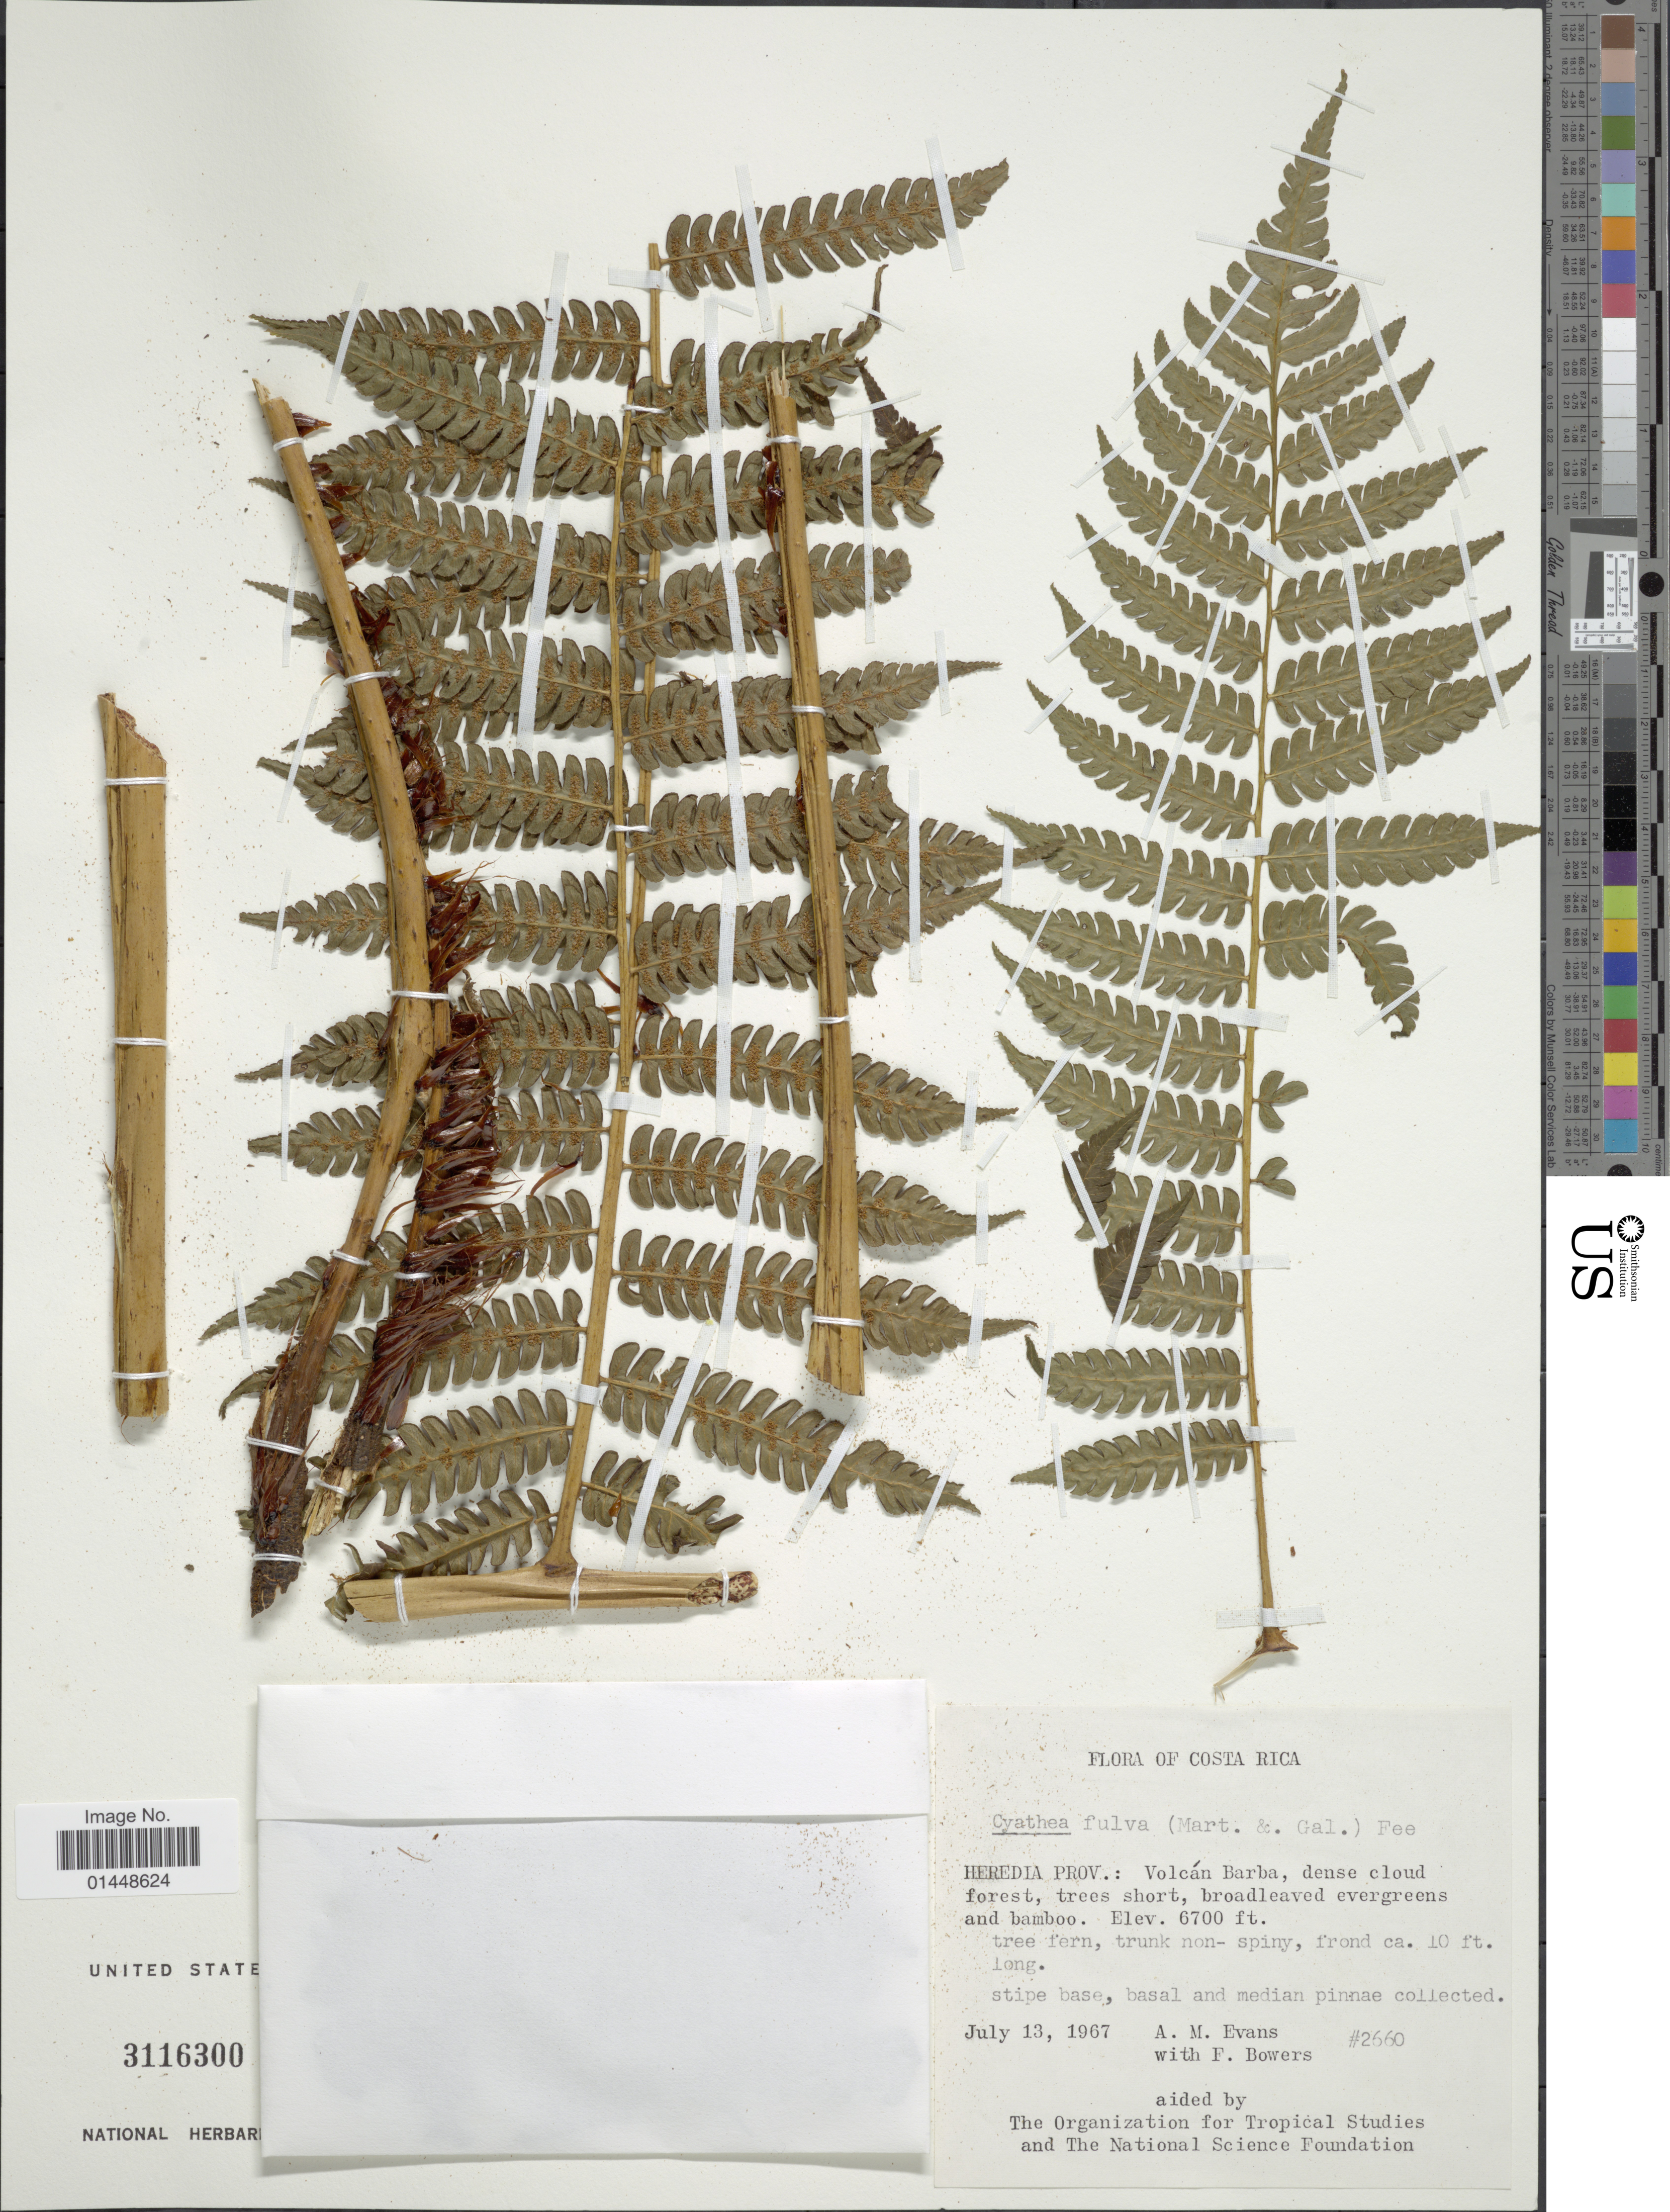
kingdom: Plantae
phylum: Tracheophyta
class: Polypodiopsida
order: Cyatheales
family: Cyatheaceae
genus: Cyathea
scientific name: Cyathea delgadii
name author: Pohl ex Sternb.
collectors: A. M. Evans & F. Bowers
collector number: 2660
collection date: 1967-07-13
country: Costa Rica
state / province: Heredia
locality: Heredia Prov.: Volcán Barba, dense cloud forest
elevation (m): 2042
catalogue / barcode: US 3116300